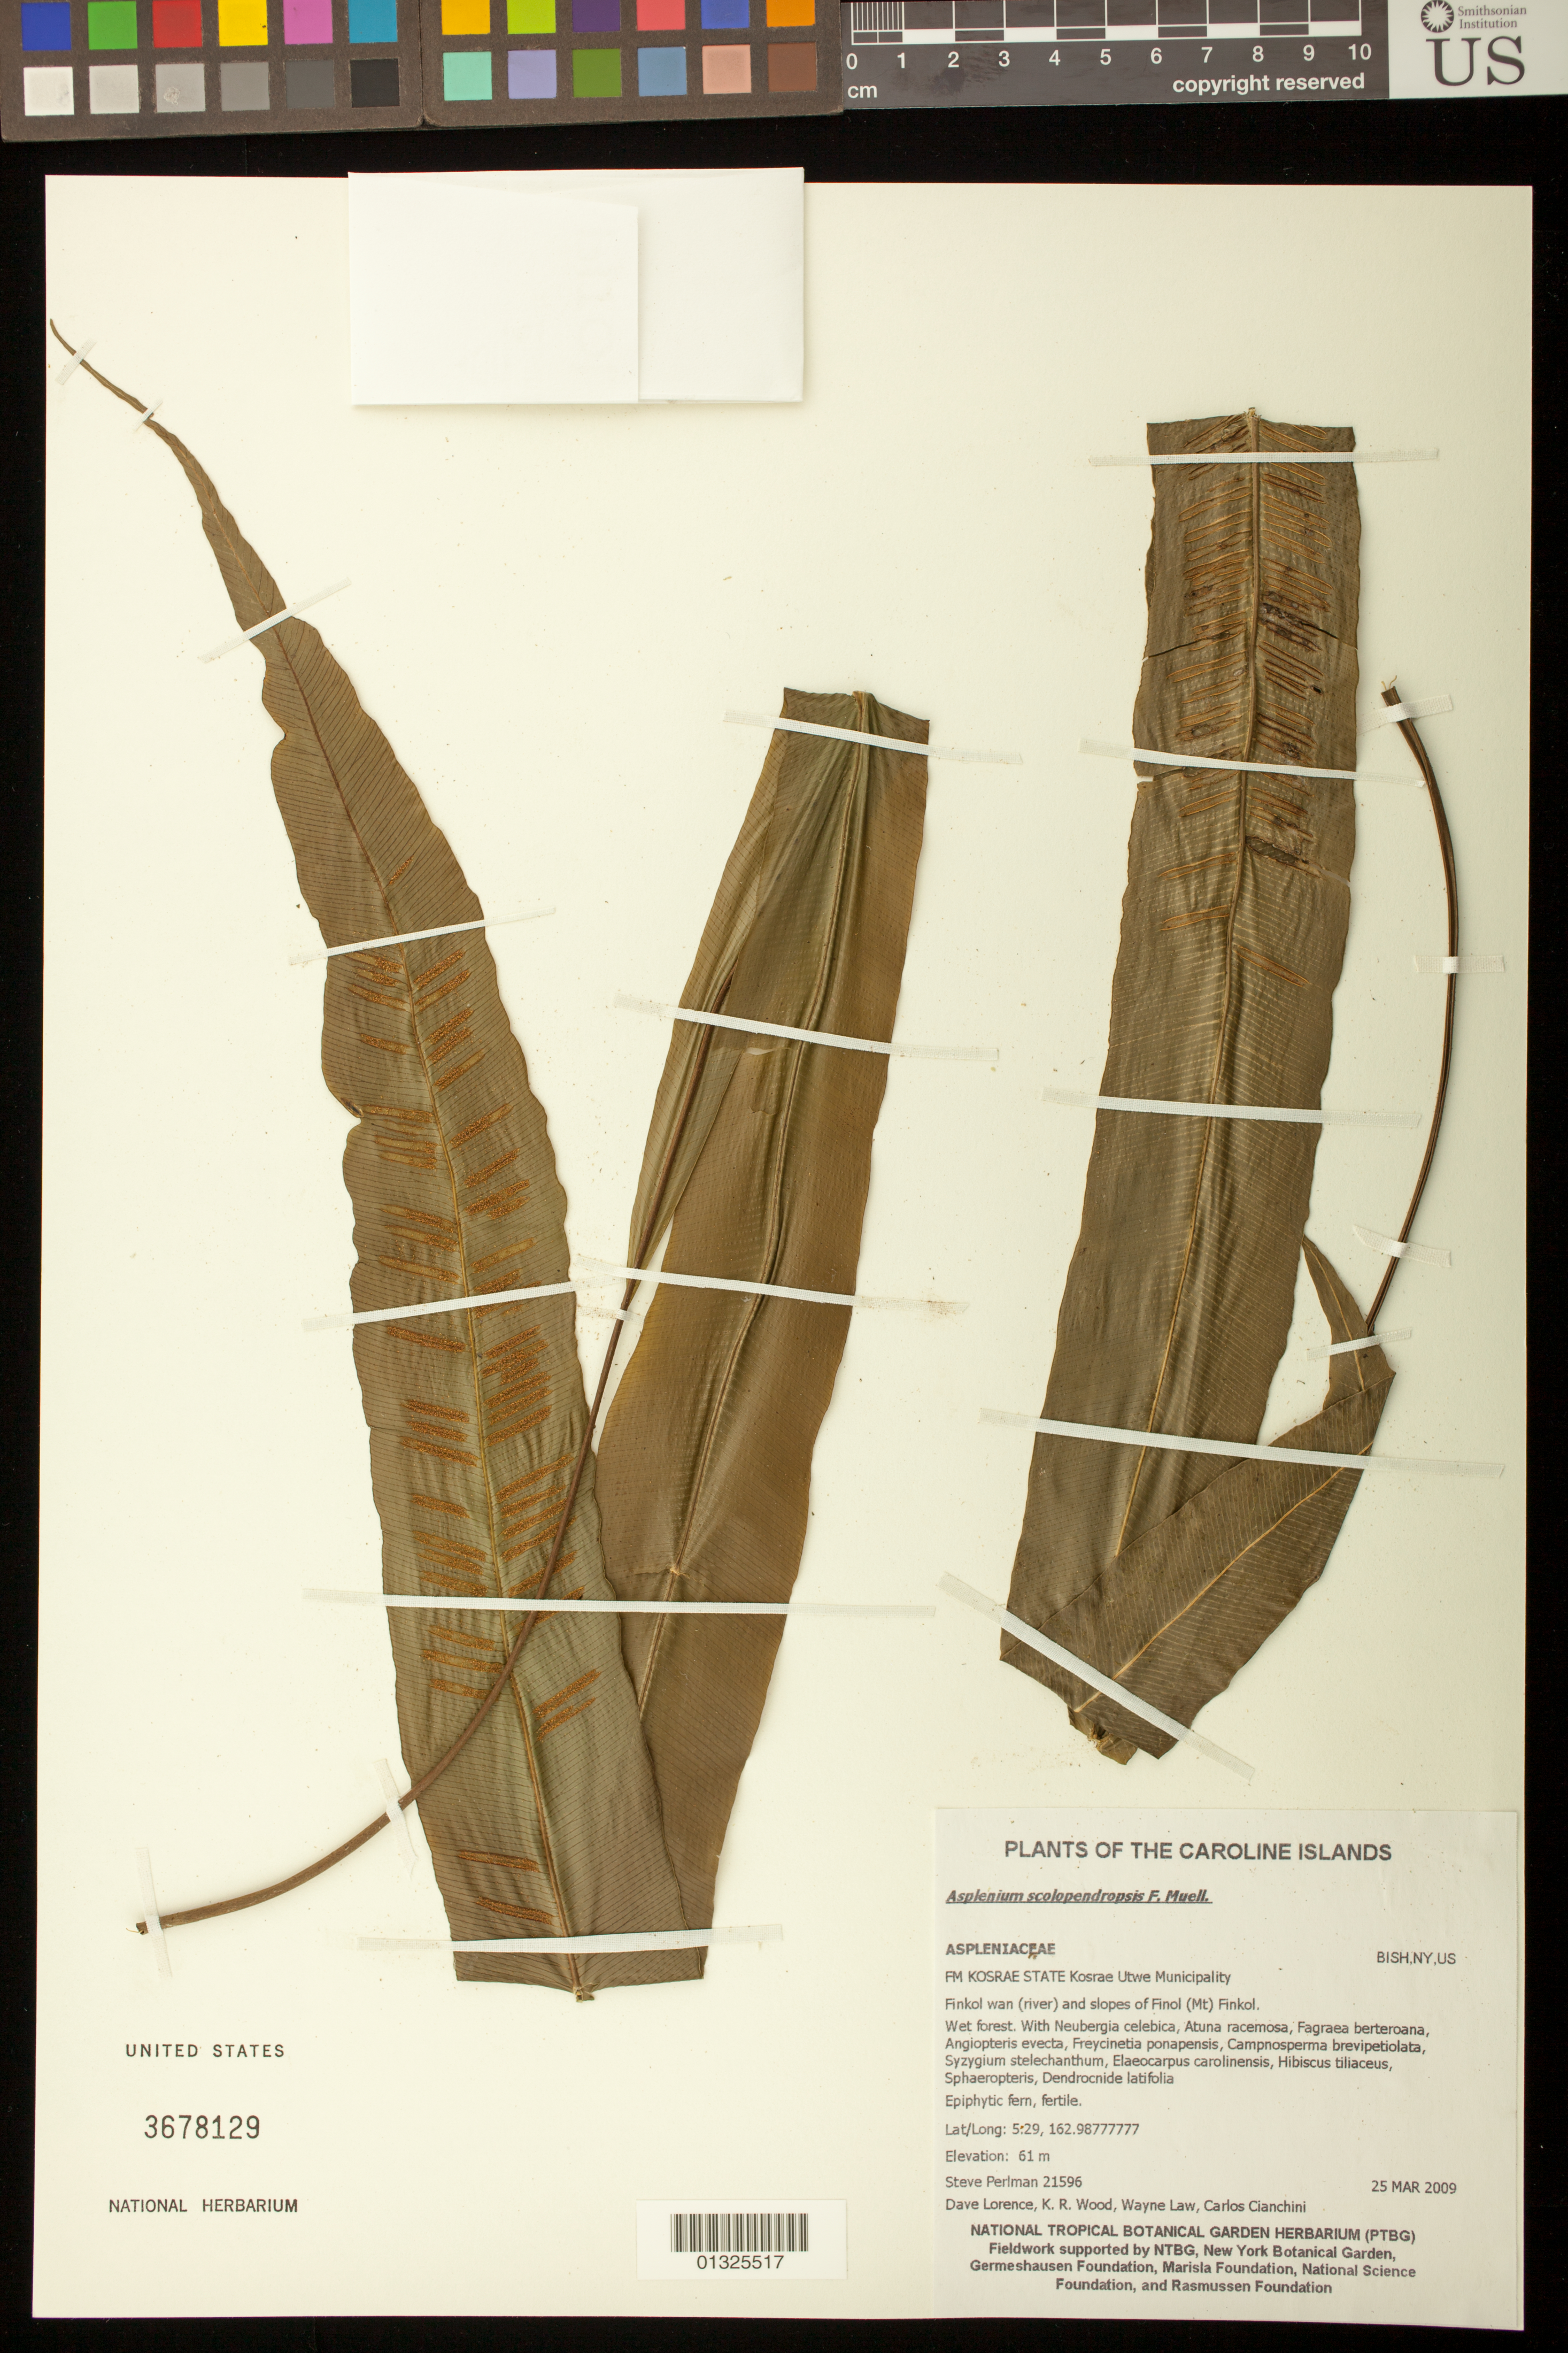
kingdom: Plantae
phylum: Tracheophyta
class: Polypodiopsida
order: Polypodiales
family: Aspleniaceae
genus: Asplenium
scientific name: Asplenium scolopendropsis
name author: F. Muell.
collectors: S. P. Perlman, D. Lorence, K. R. Wood, W. Law & C. Cianchini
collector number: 21596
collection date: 2009-03-25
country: Micronesia, Federated States of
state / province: Kosrae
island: Kosrae [Kusaie]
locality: Utwe Municipality, Finkol wan (river) and slopes of Finol (Mt) Finkol.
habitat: Wet forest.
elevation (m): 61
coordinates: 5.29, 162.98777777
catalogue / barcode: US 3678129